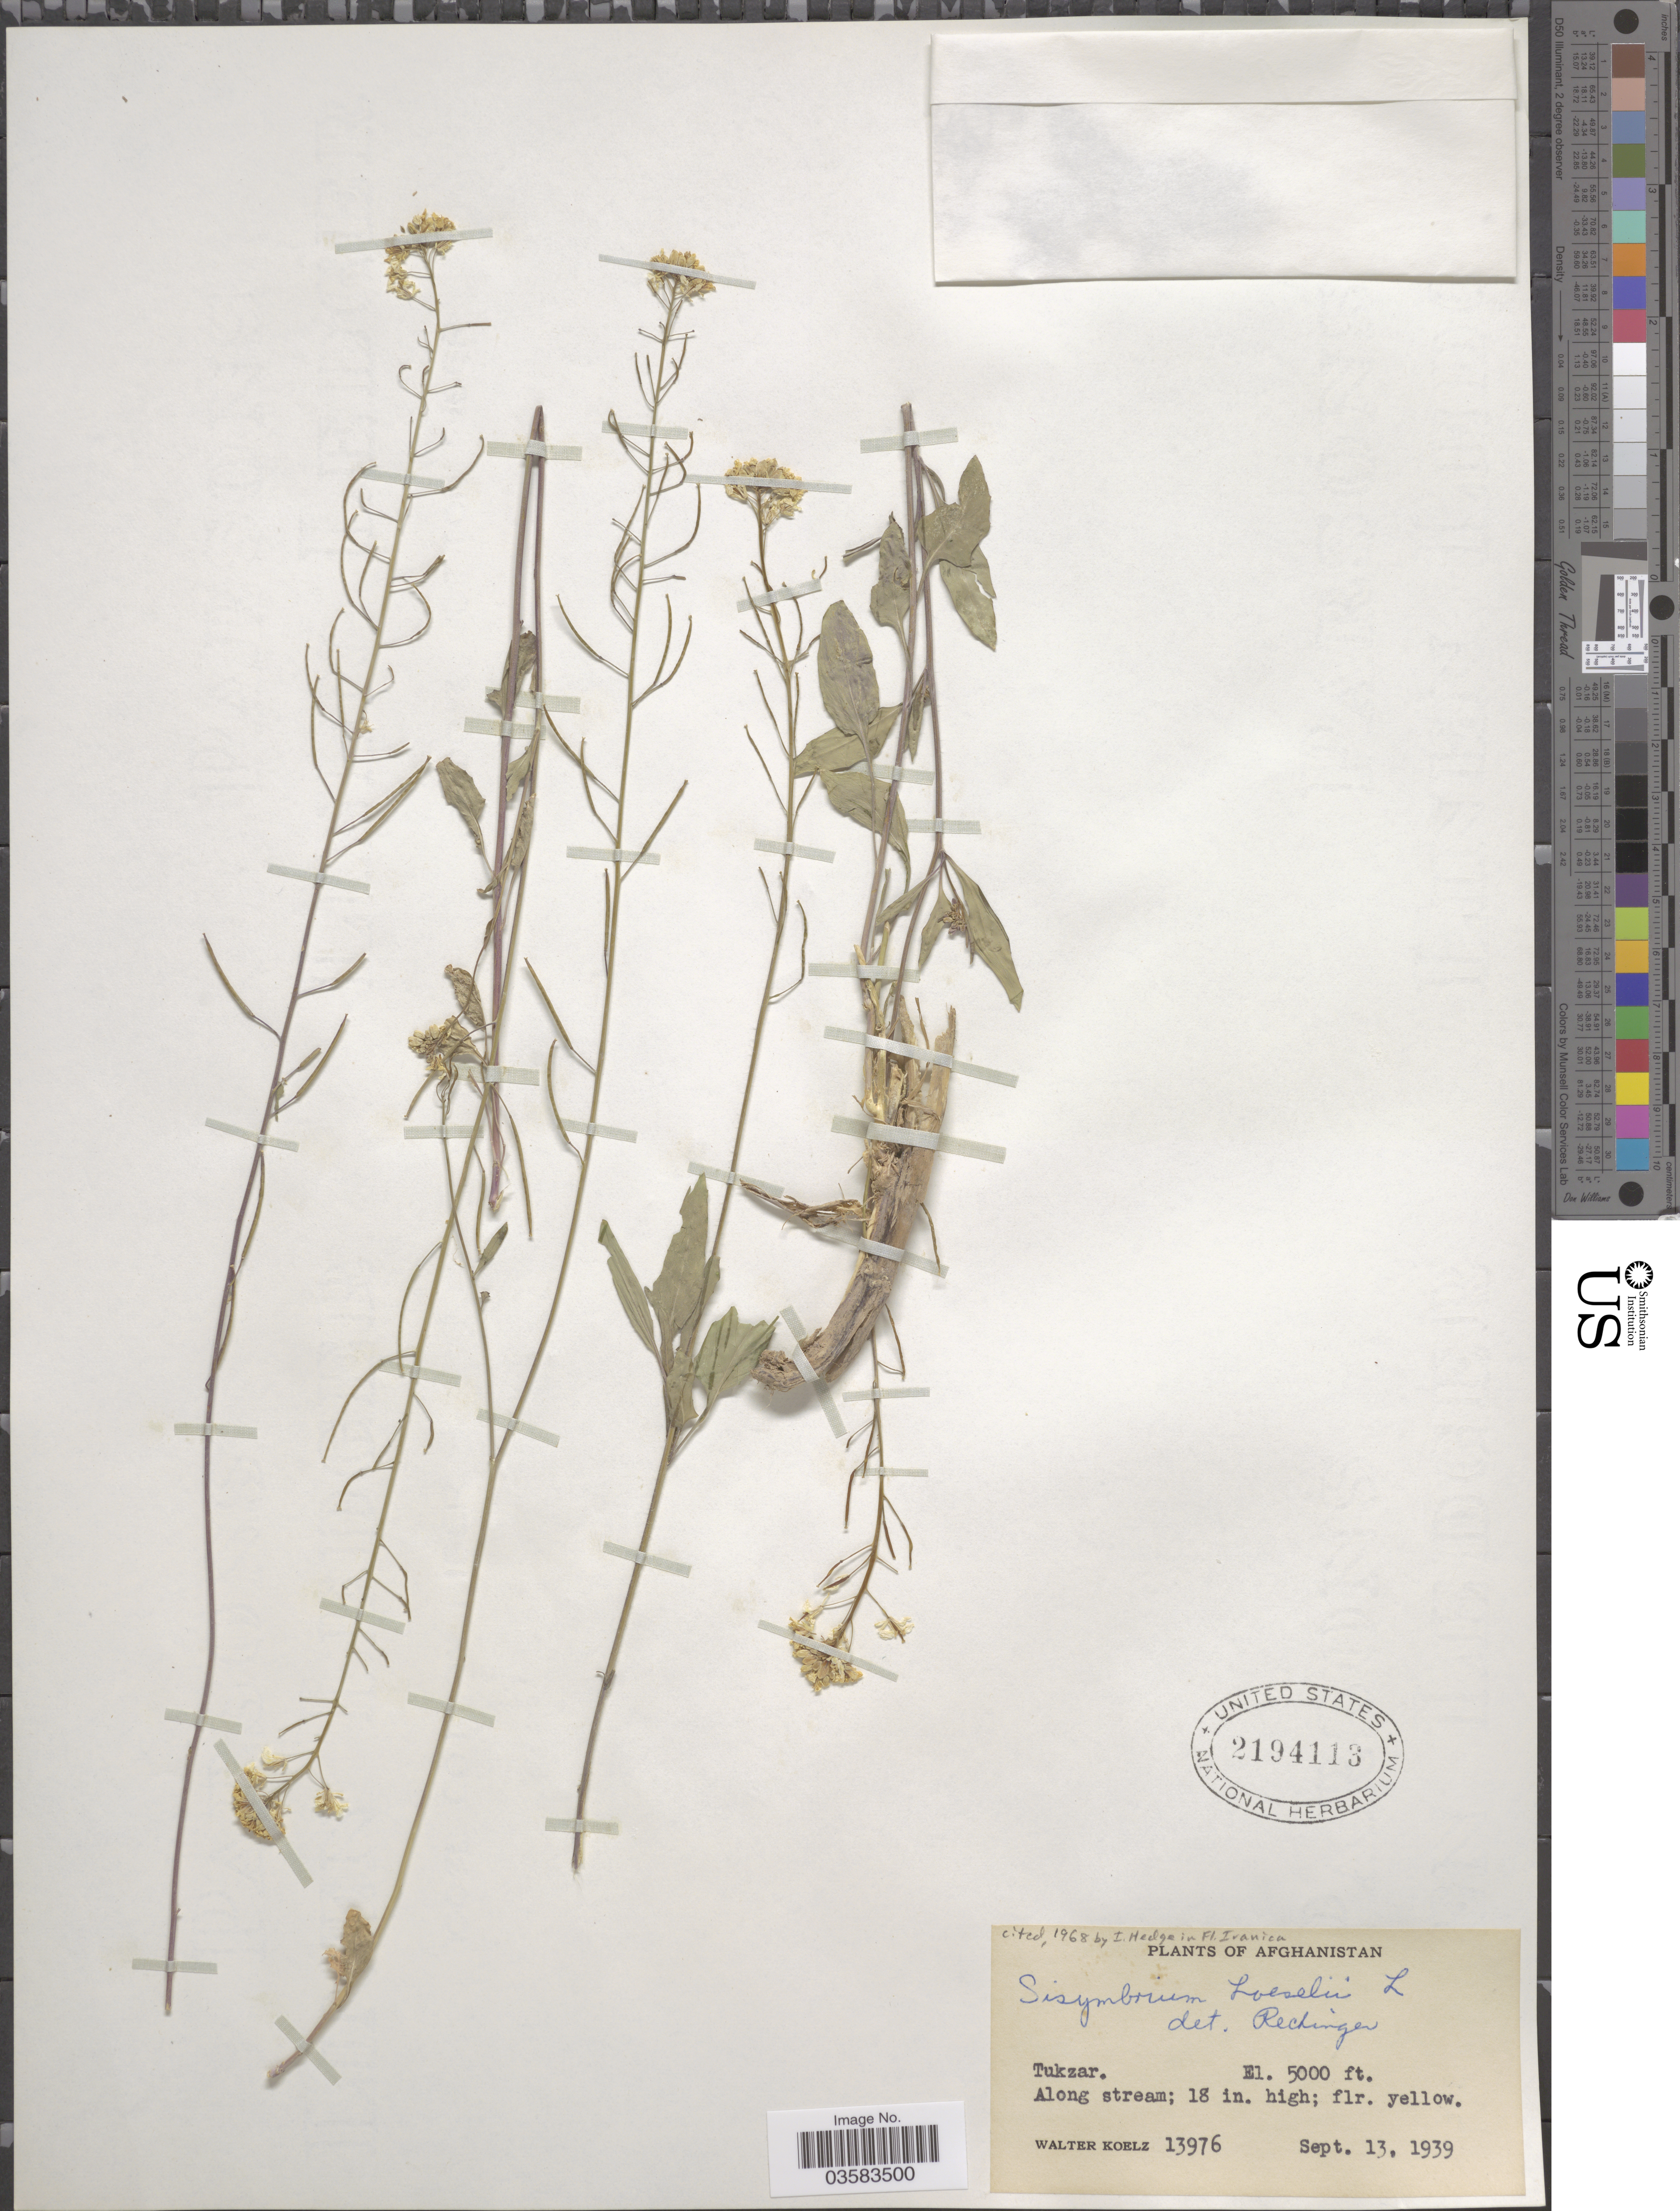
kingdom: Plantae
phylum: Tracheophyta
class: Magnoliopsida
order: Brassicales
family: Brassicaceae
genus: Sisymbrium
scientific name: Sisymbrium loeselii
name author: L.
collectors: W. N. Koelz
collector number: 13976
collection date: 1939-09-13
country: Afghanistan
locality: Tukzar.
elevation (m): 1524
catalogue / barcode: US 2194113